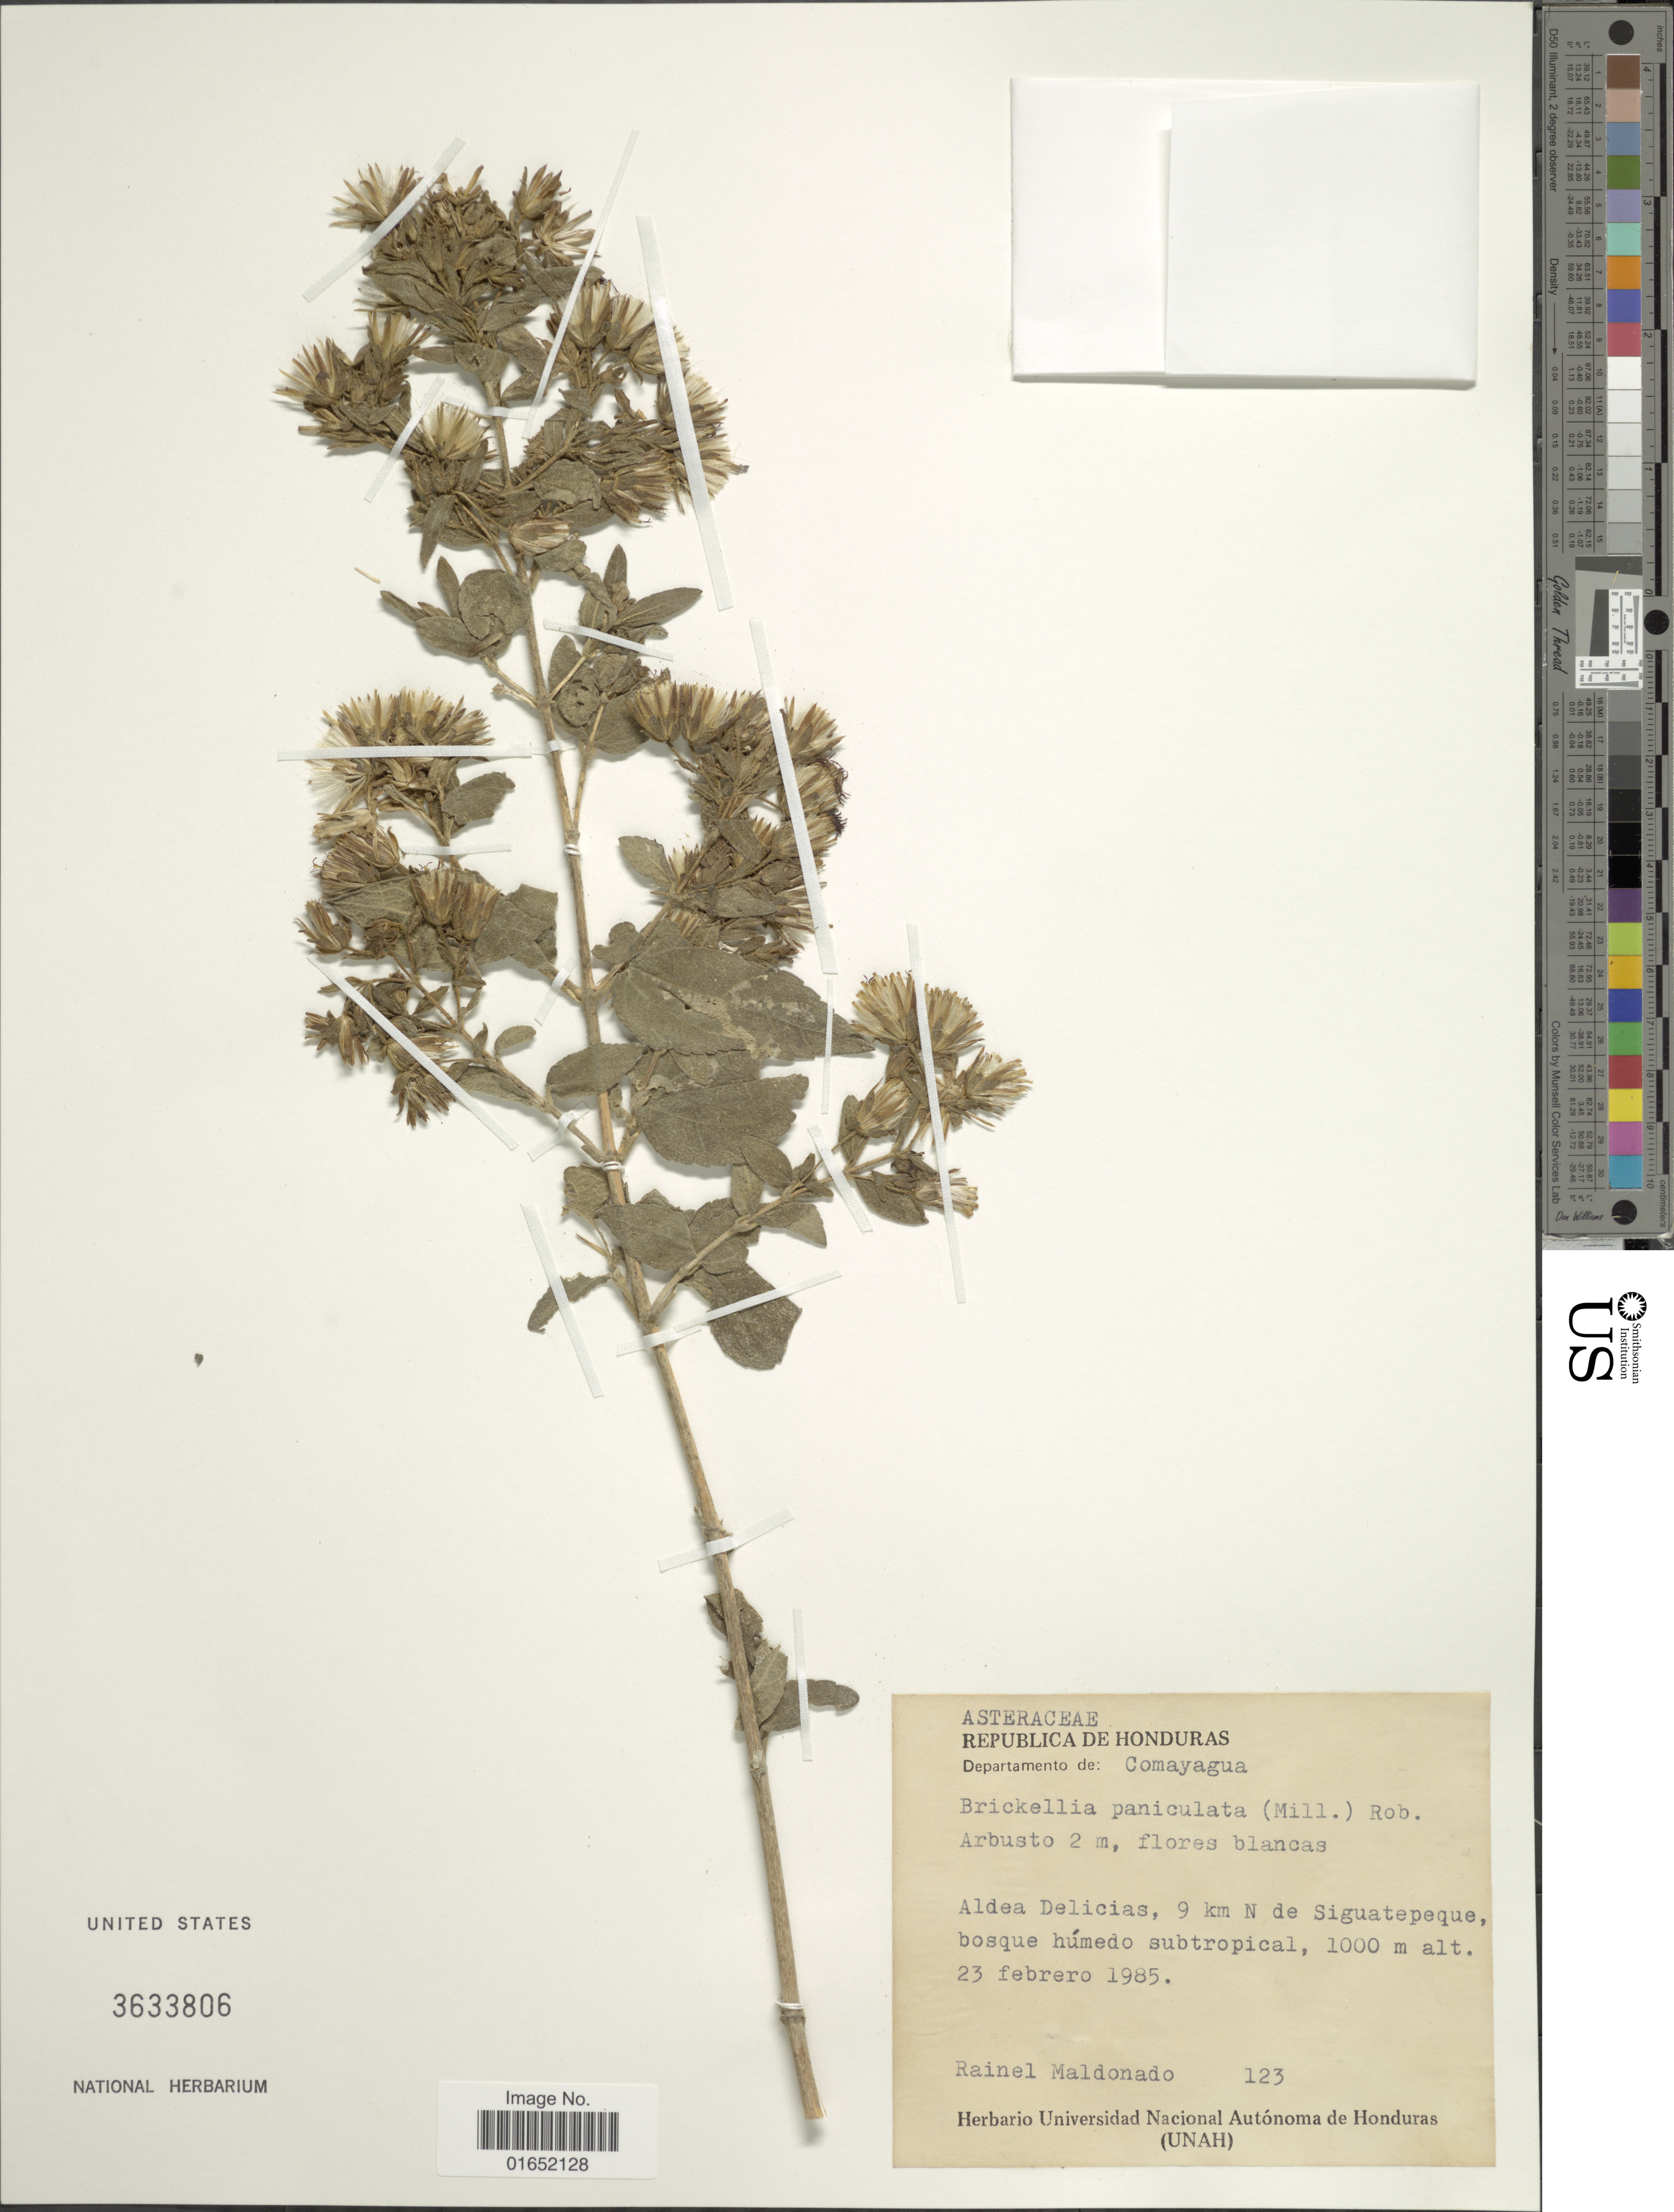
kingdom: Plantae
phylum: Tracheophyta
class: Magnoliopsida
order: Asterales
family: Asteraceae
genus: Brickellia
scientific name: Brickellia paniculata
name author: (Mill.) B.L. Rob.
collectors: R. Maldonado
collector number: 123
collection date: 1985-02-23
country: Honduras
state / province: Comayagua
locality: Departamento de: Comayagua, Aldea Delicias, 9 km N de Siguatepeque, bosque húmedo subtropical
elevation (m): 1000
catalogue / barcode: US 3633806